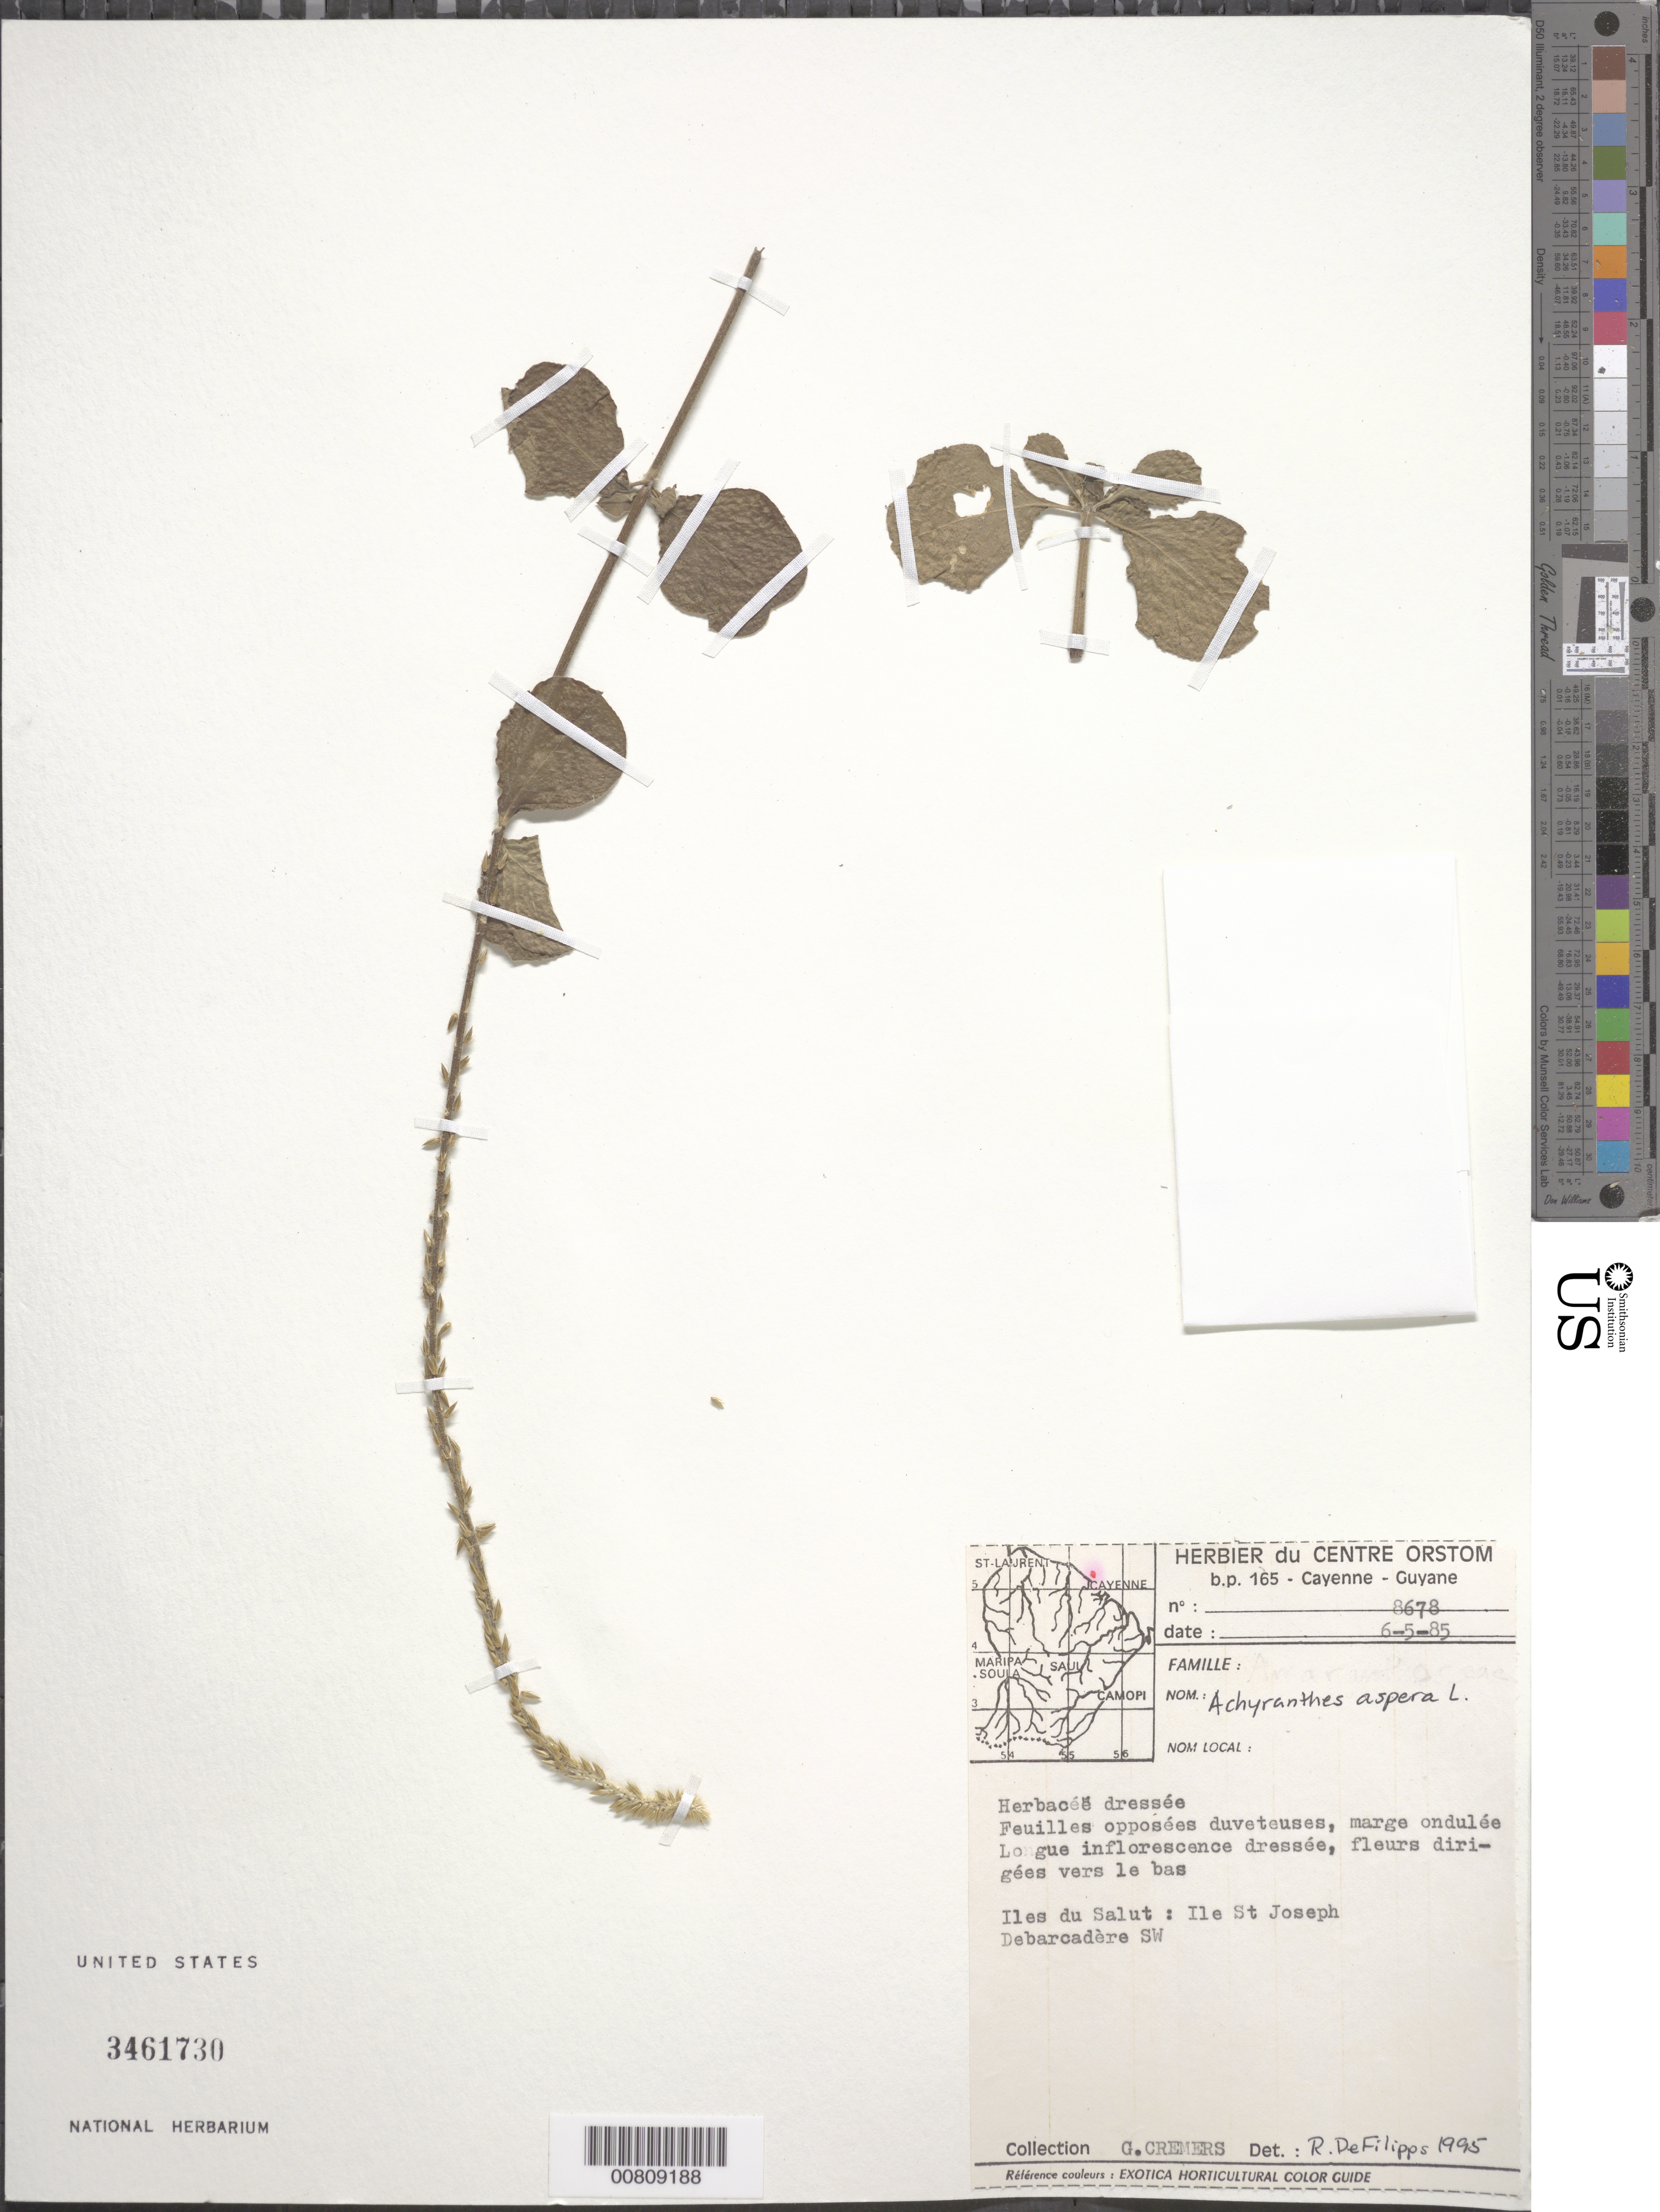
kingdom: Plantae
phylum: Tracheophyta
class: Magnoliopsida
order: Caryophyllales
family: Amaranthaceae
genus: Achyranthes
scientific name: Achyranthes aspera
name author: L.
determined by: DeFilipps, R. A.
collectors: G. Cremers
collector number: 8678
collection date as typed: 6-May-85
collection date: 1985-05-06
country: French Guiana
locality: Iles du Salut, Ile St. Joseph, debarcadere SW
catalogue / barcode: US 3461730